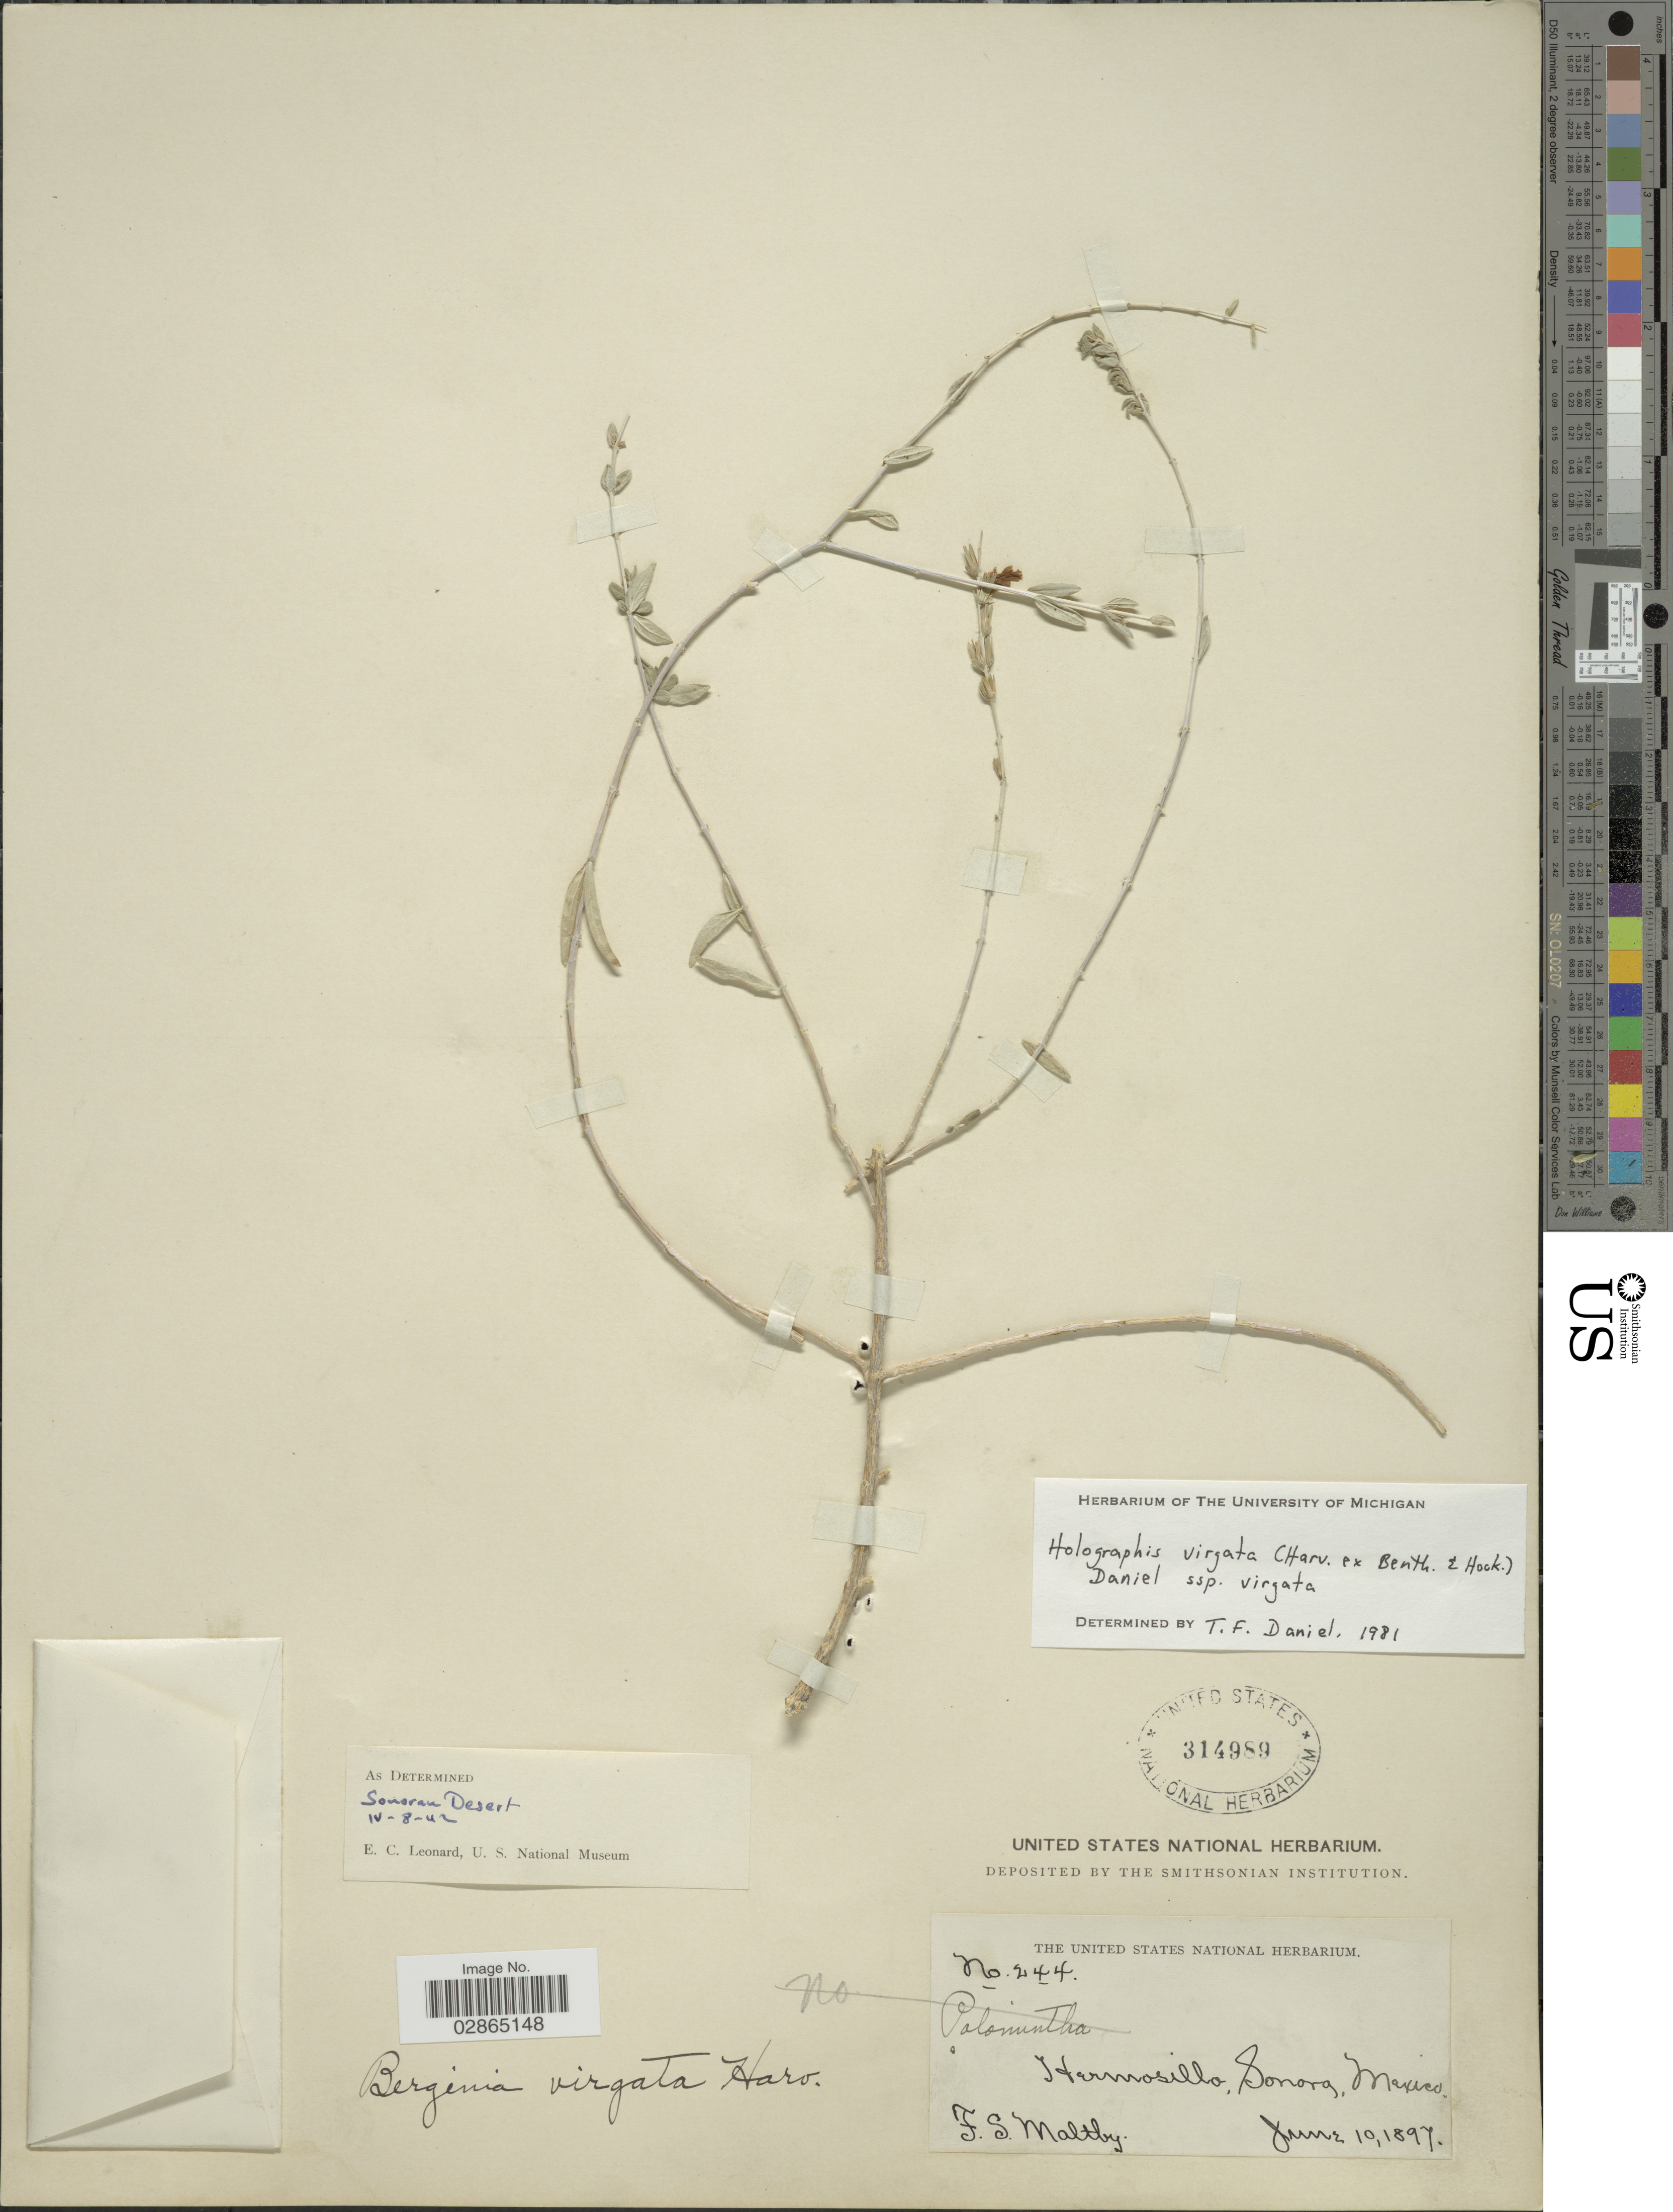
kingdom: Plantae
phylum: Tracheophyta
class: Magnoliopsida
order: Lamiales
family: Acanthaceae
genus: Holographis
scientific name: Holographis virgata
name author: (Harv. ex Benth.) T.F. Daniel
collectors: F. S. Maltby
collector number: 244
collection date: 1897-06-10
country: Mexico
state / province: Sonora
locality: Hermosillo.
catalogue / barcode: US 314989